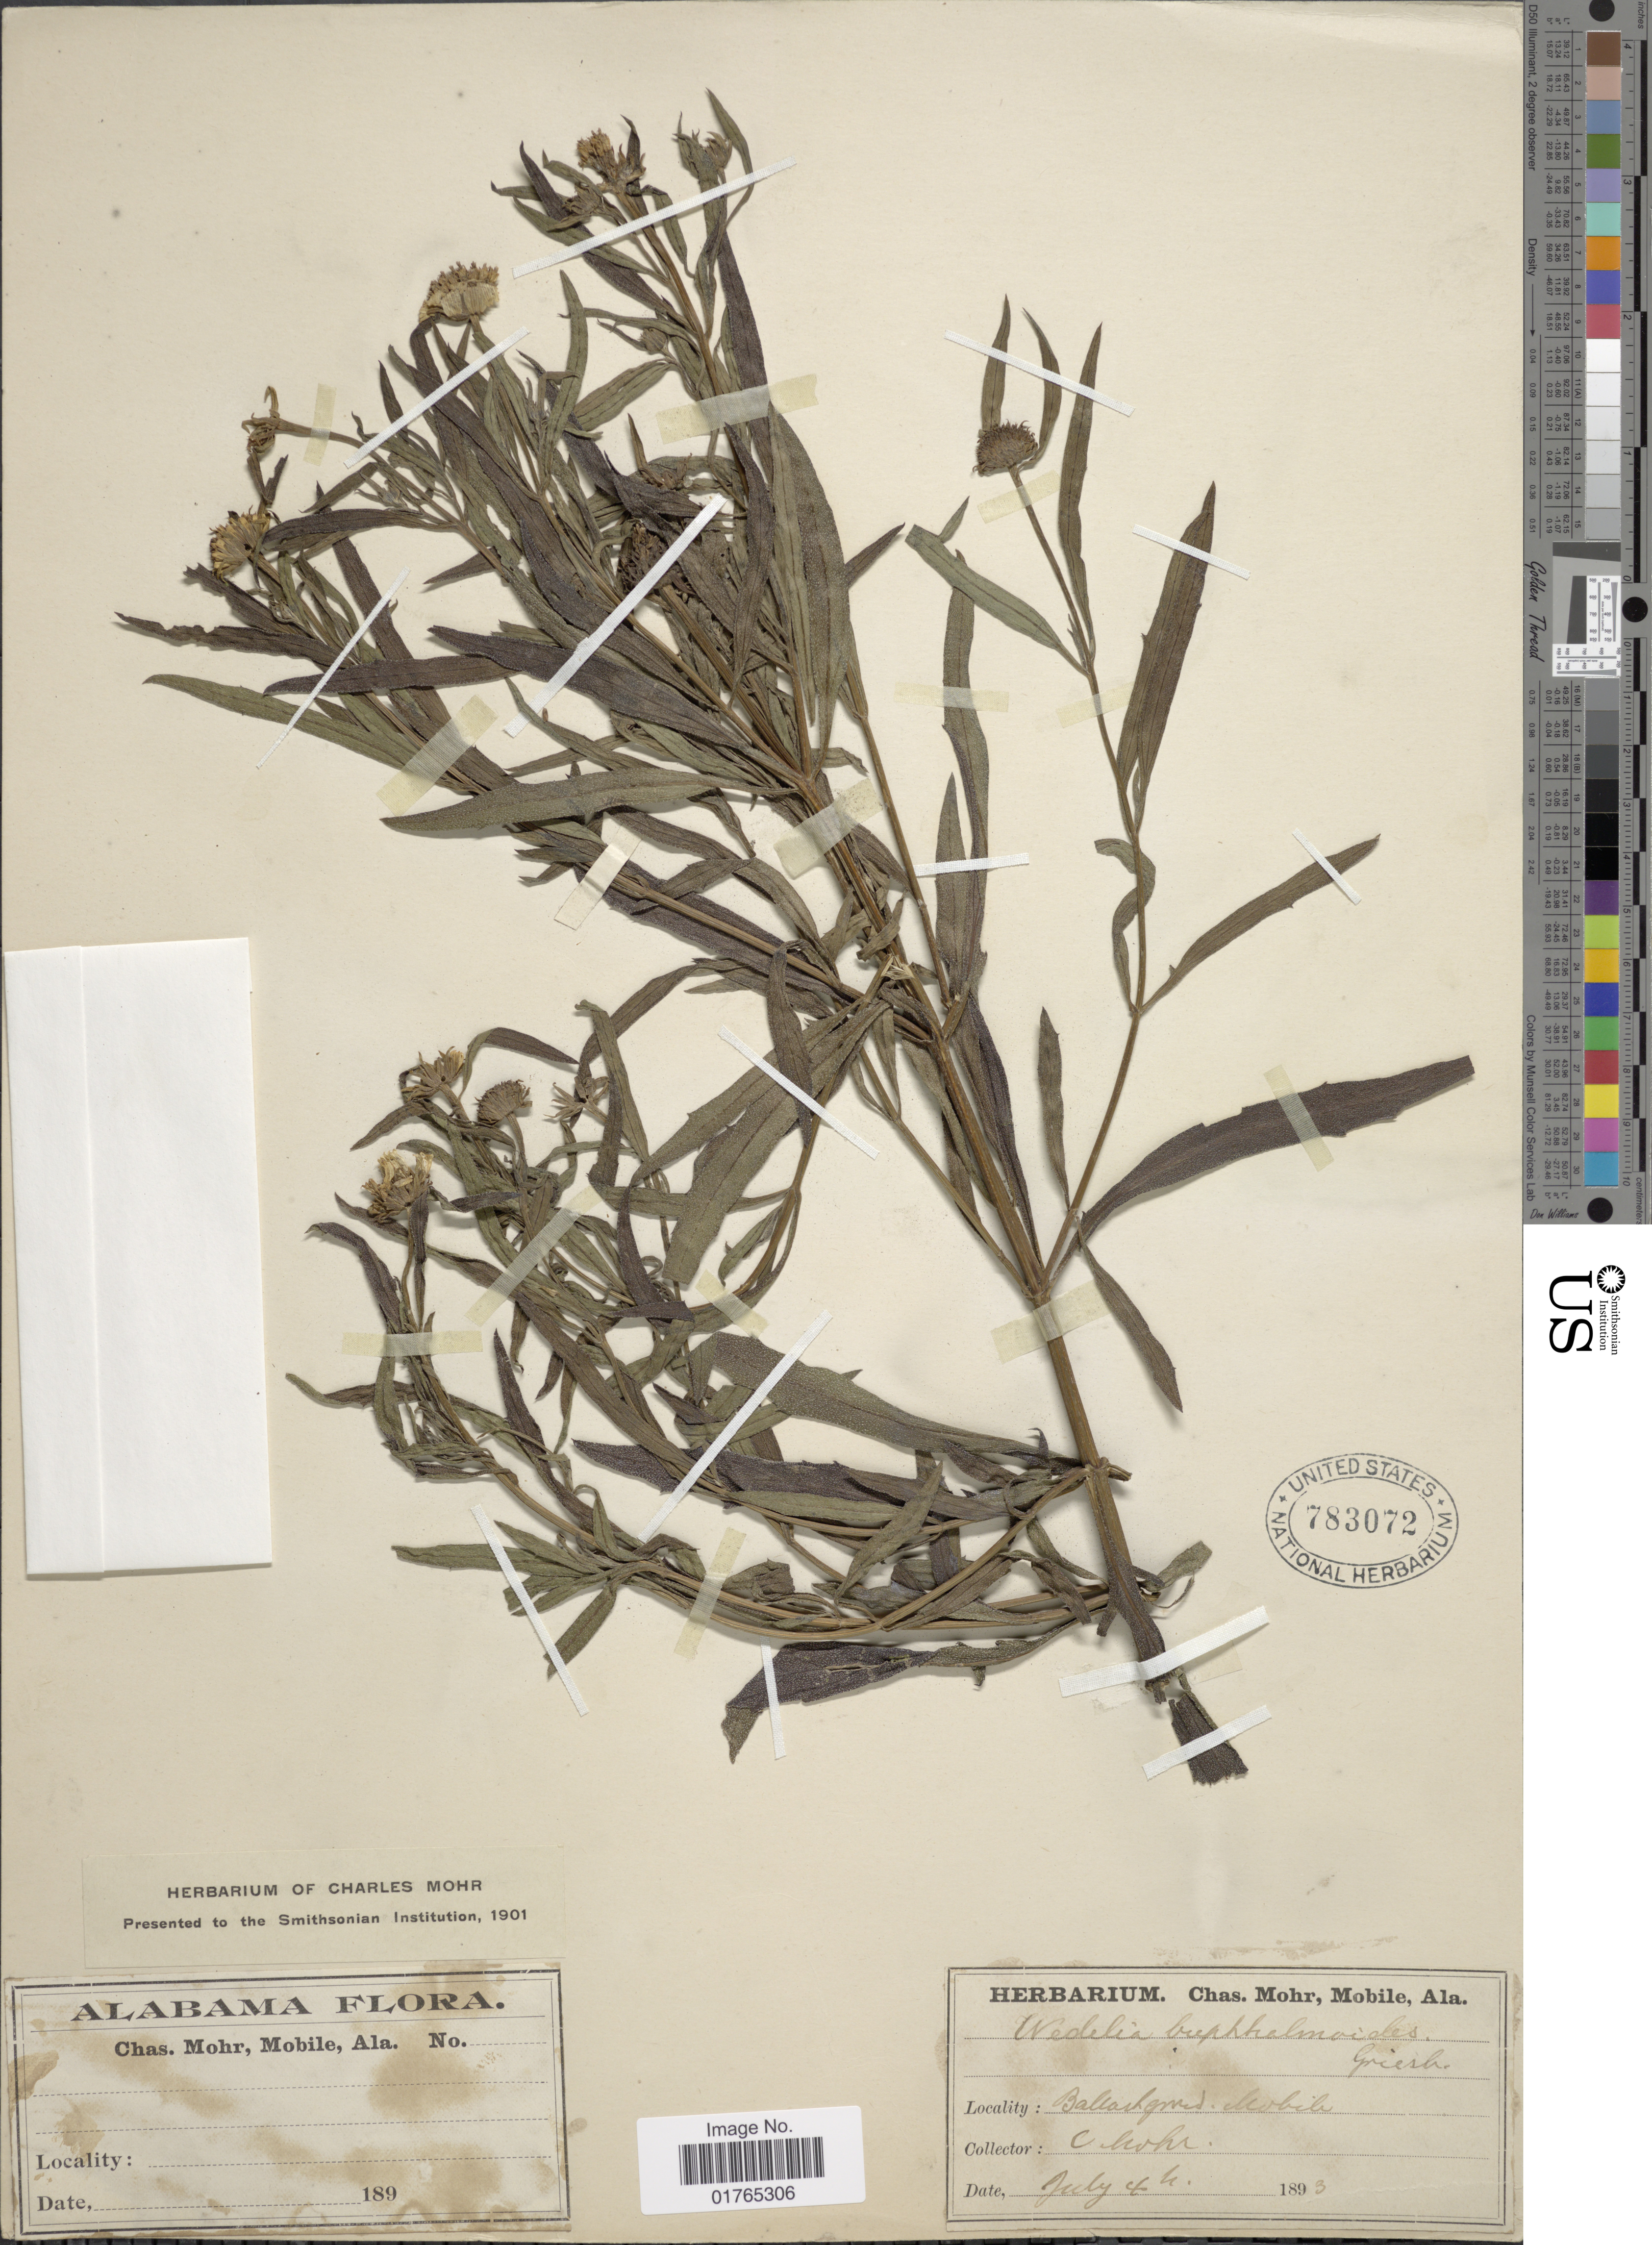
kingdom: Plantae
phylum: Tracheophyta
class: Magnoliopsida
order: Asterales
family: Asteraceae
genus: Pascalia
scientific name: Pascalia glauca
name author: Ortega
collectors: C. T. Mohr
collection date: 1893-07-04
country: United States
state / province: Alabama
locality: Ballast ground, Mobil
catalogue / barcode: US 783072